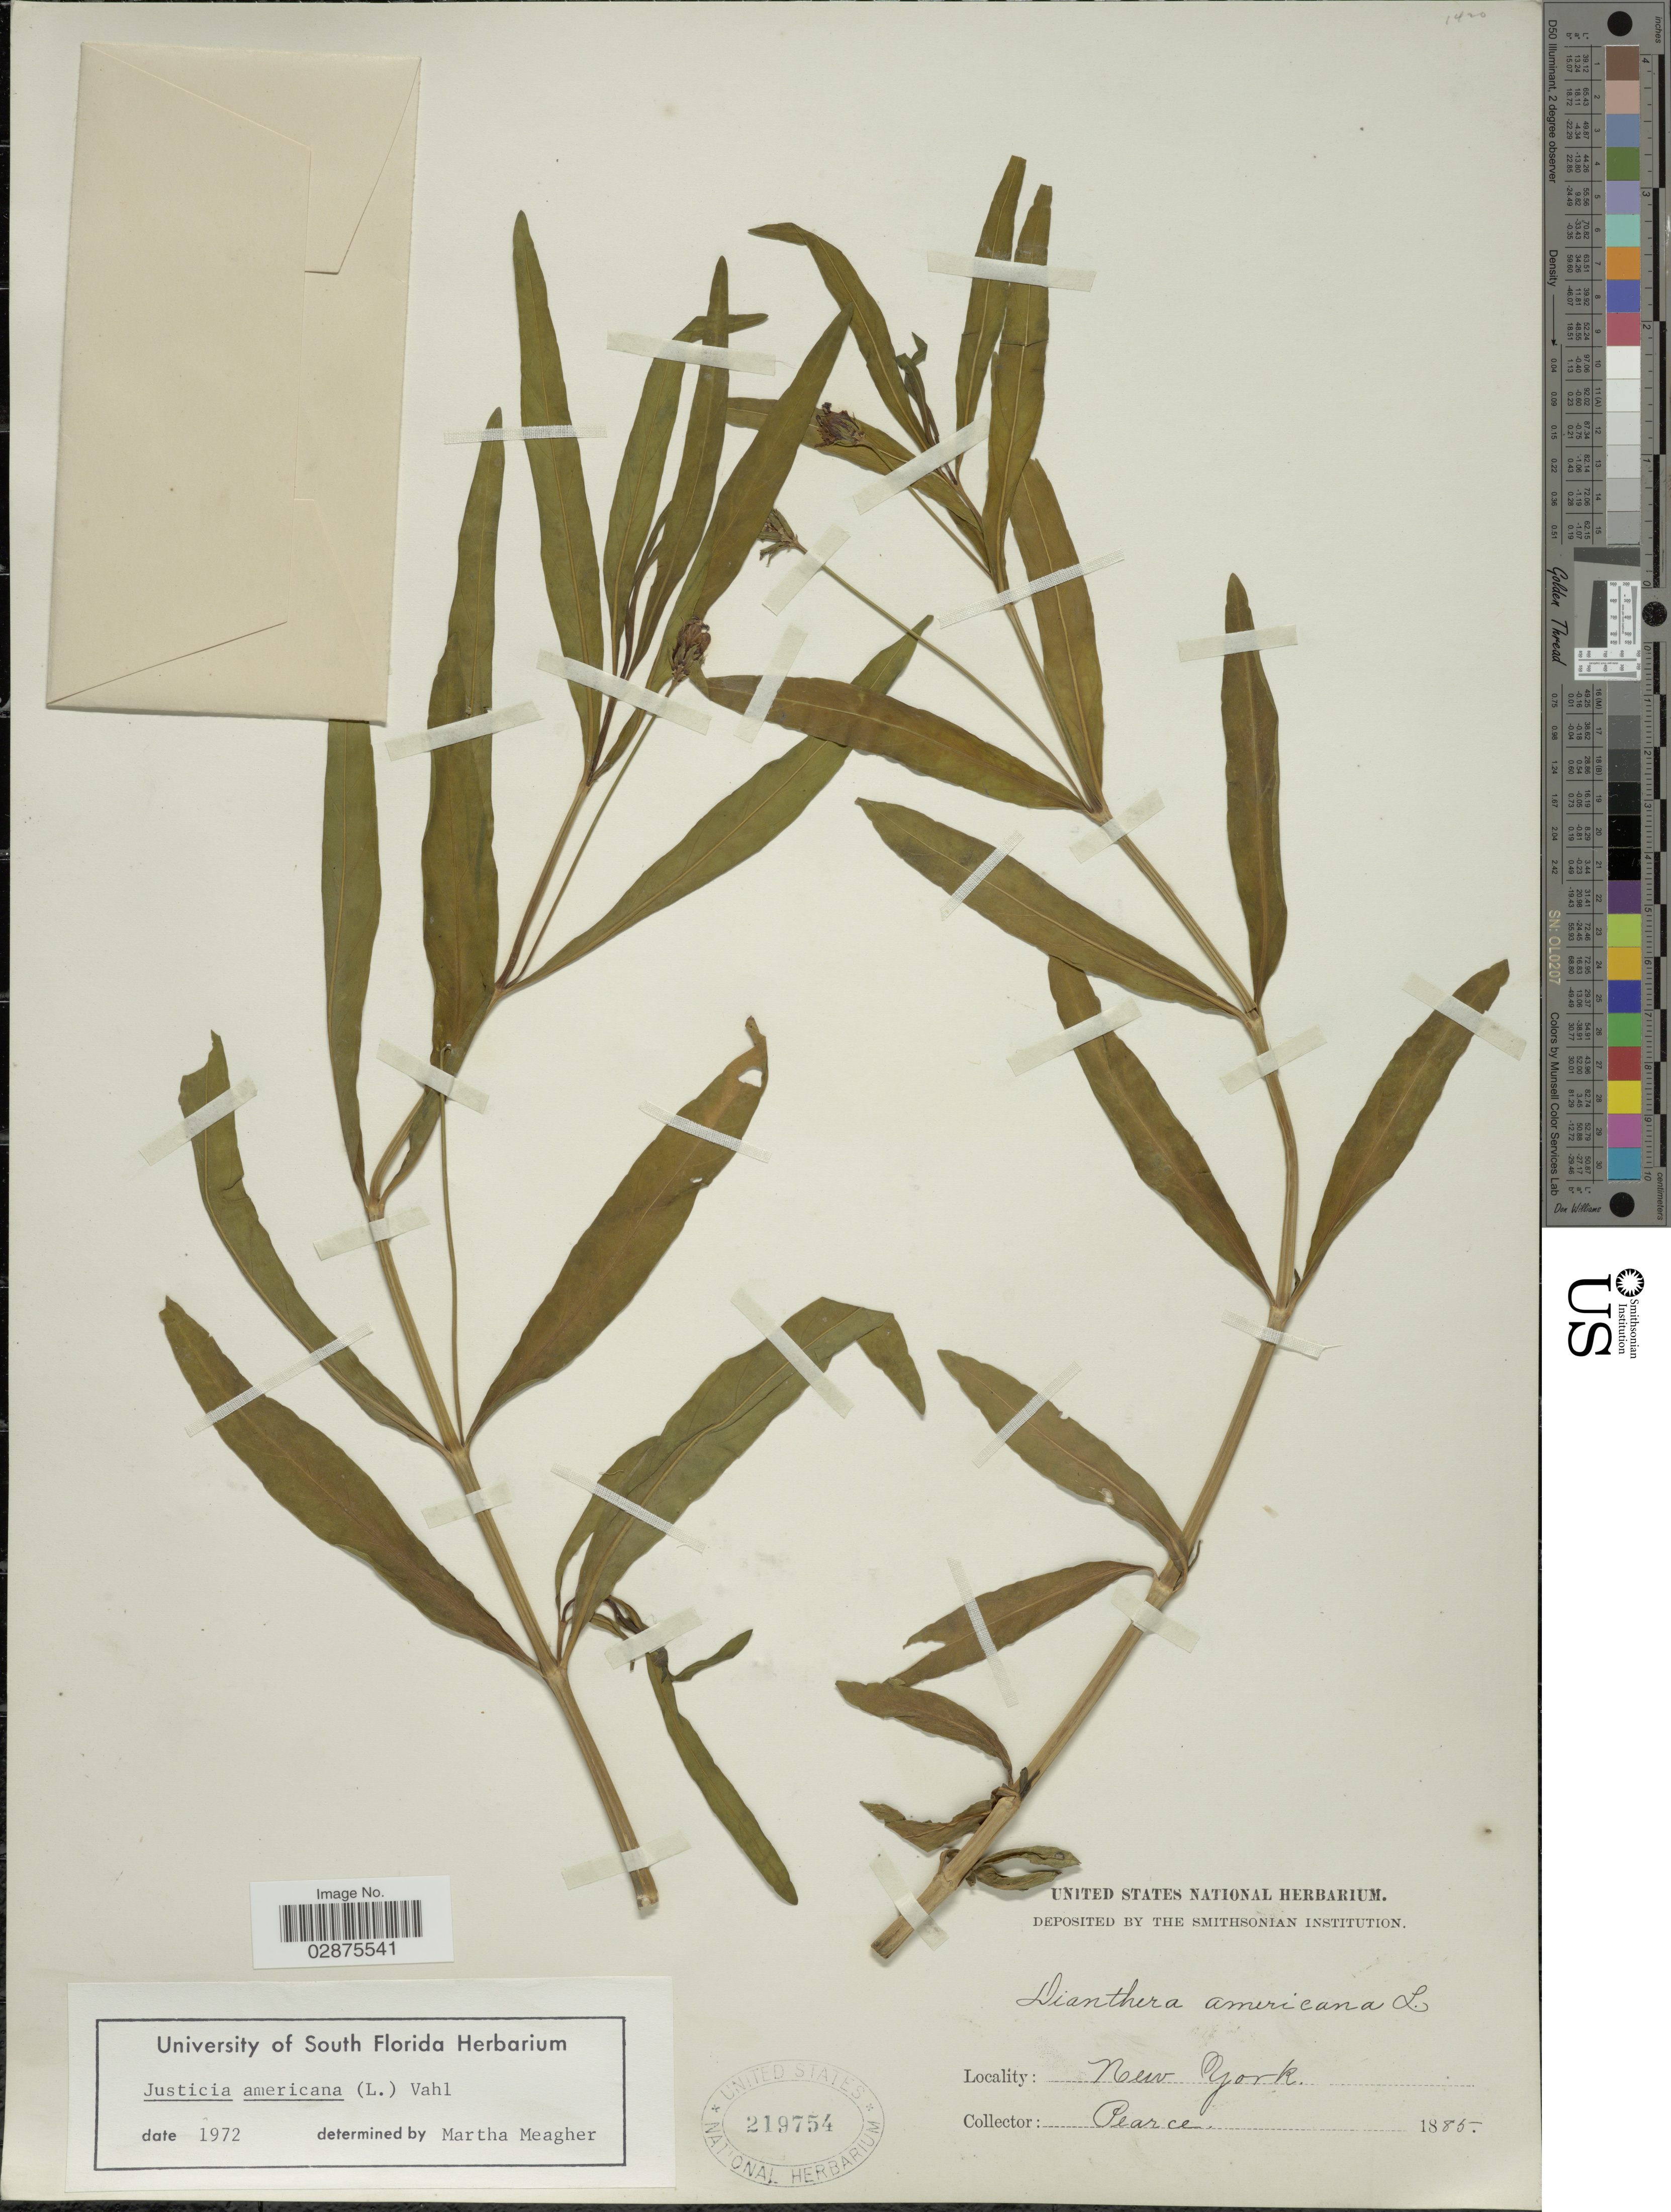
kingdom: Plantae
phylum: Tracheophyta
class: Magnoliopsida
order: Lamiales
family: Acanthaceae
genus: Justicia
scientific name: Justicia americana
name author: (L.) Vahl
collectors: -. Pearce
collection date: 1885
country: United States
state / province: New York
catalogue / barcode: US 219754